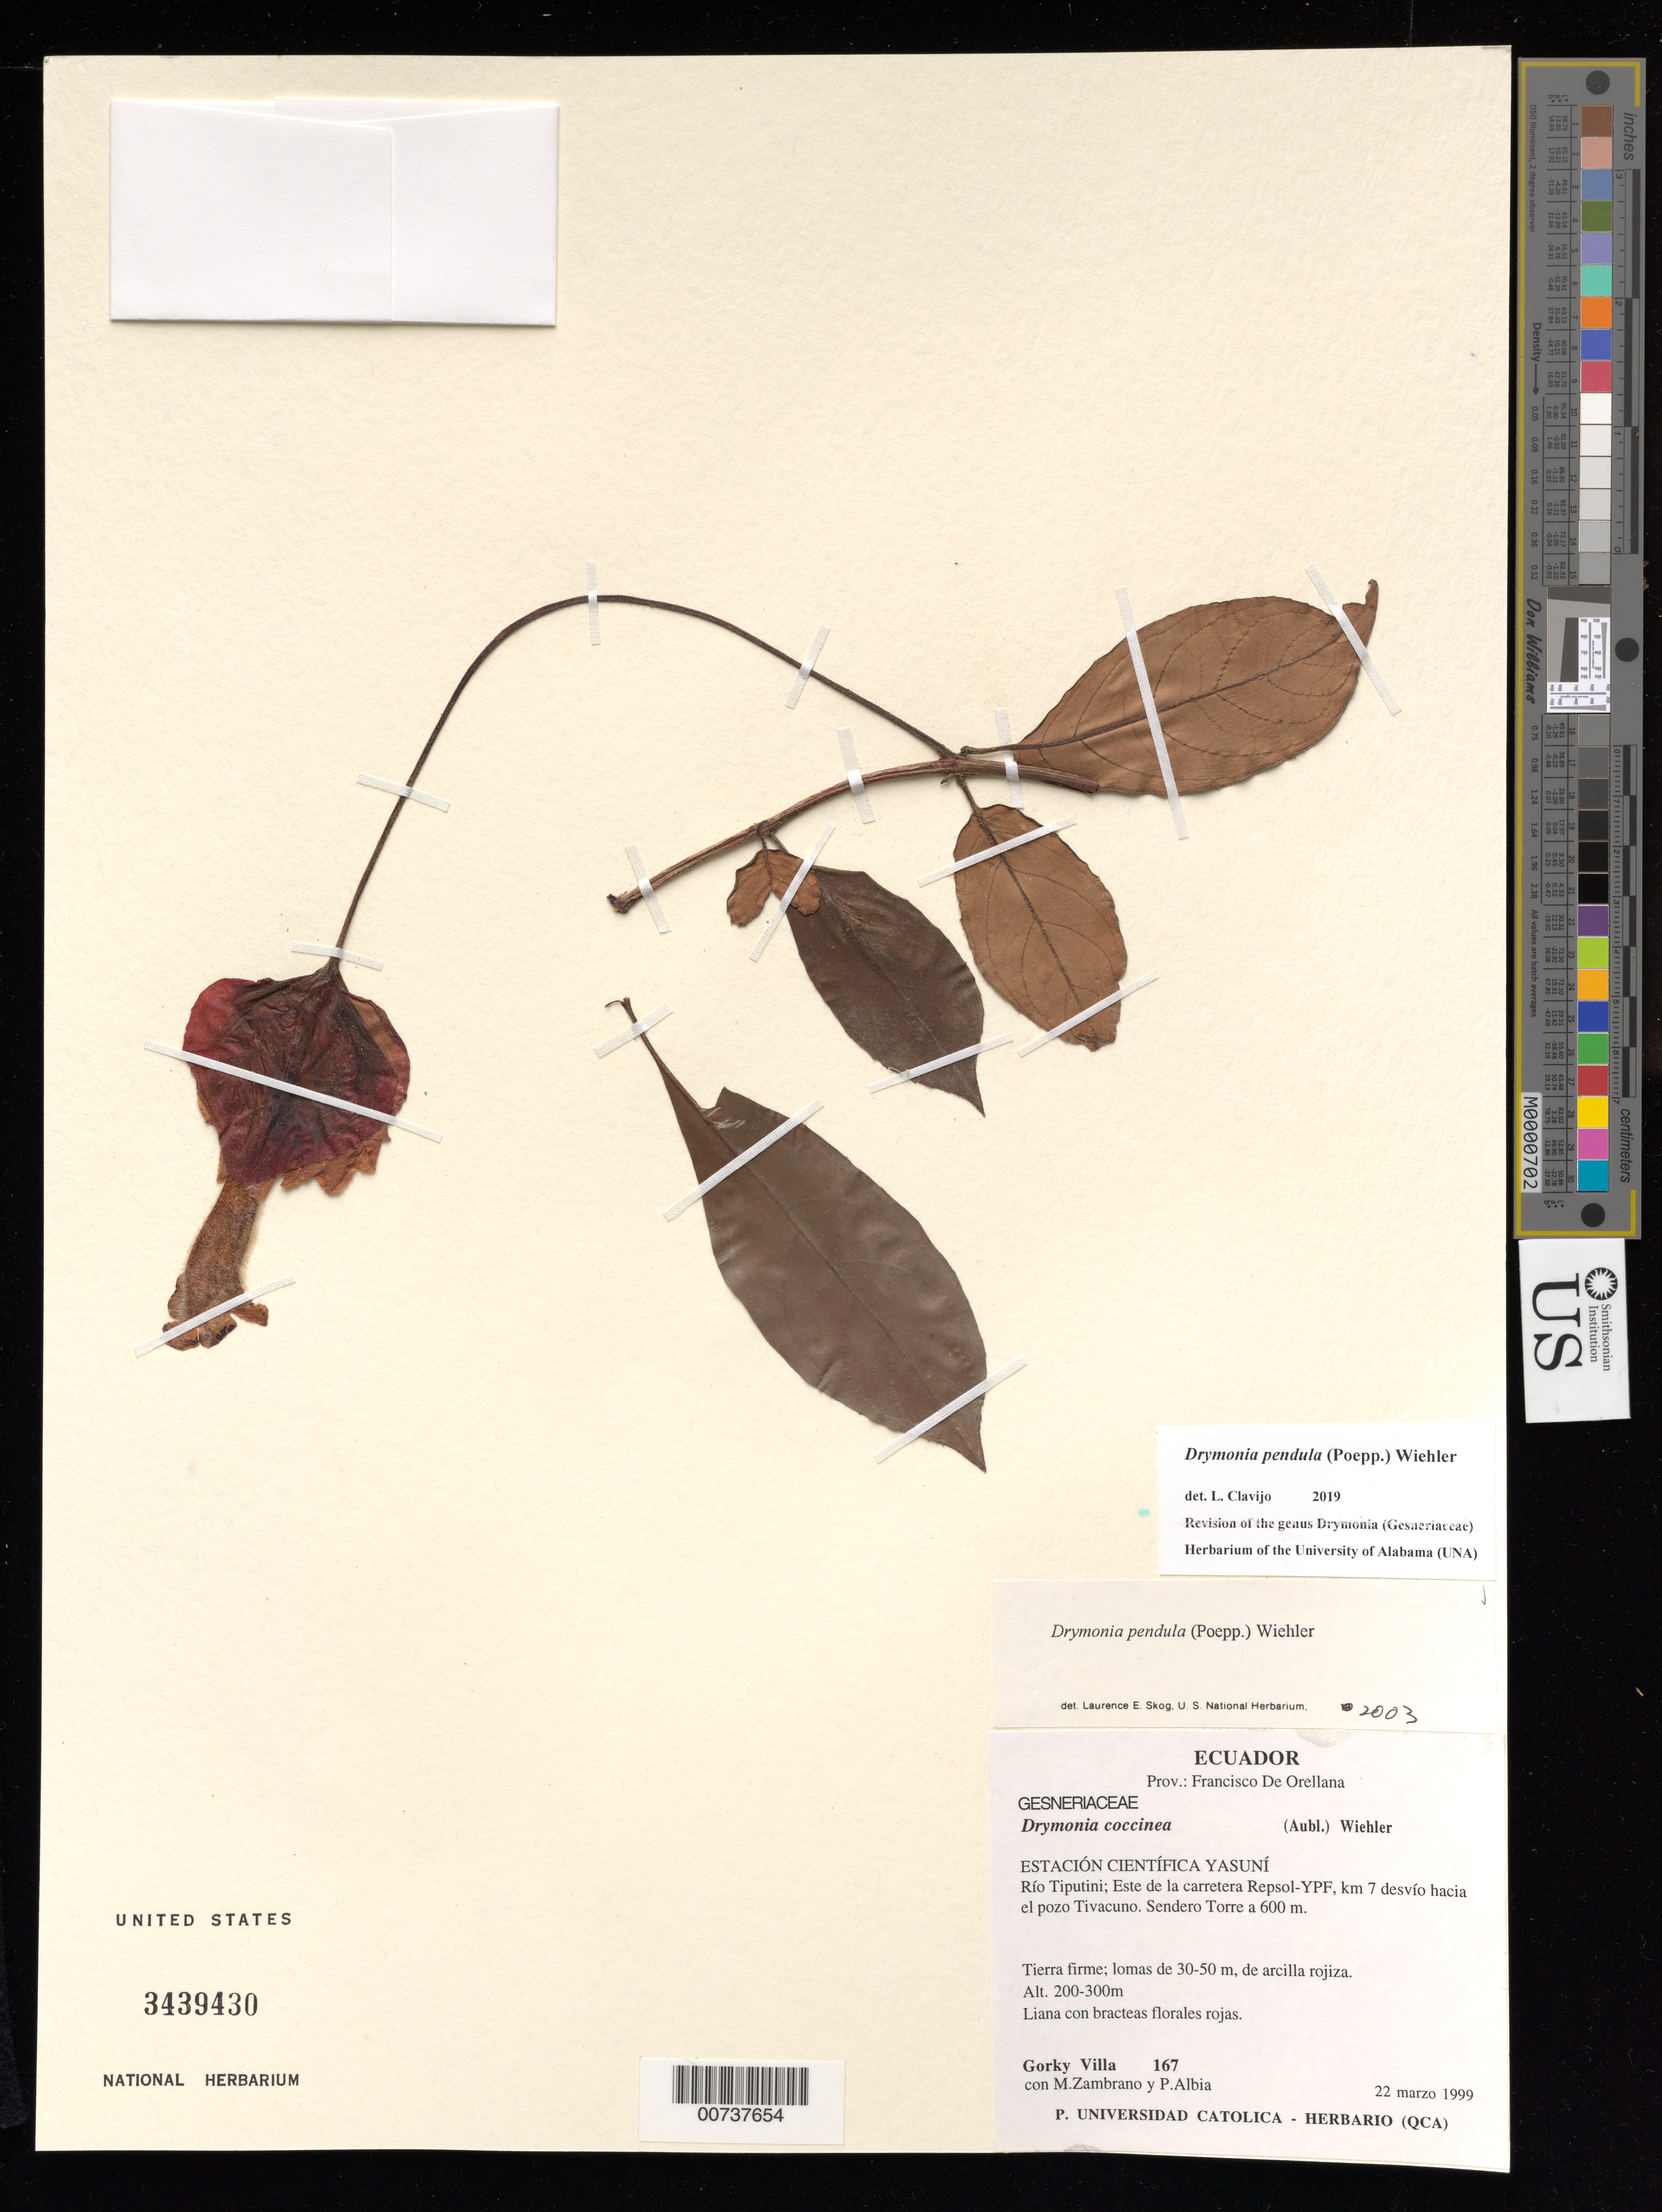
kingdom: Plantae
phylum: Tracheophyta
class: Magnoliopsida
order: Lamiales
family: Gesneriaceae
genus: Drymonia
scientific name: Drymonia pendula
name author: (Poepp.) Wiehler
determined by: Skog, Laurence E.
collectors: G. Villa, M. Zambrano & P. Albia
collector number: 167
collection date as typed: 22 Mar 1999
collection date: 1999-03-22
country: Ecuador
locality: Prov. Francisco de Orellana, Estación Científica Yasuní; Río Riputini; Este de la carretera Repsol-YPF, km 7 desvío hacia el pozo Tivacuno, Sendero Torre a 600 m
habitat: Tierra firme; lomas de 30-50 m, de arcilla rojiza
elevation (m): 200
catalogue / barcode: US 3439430